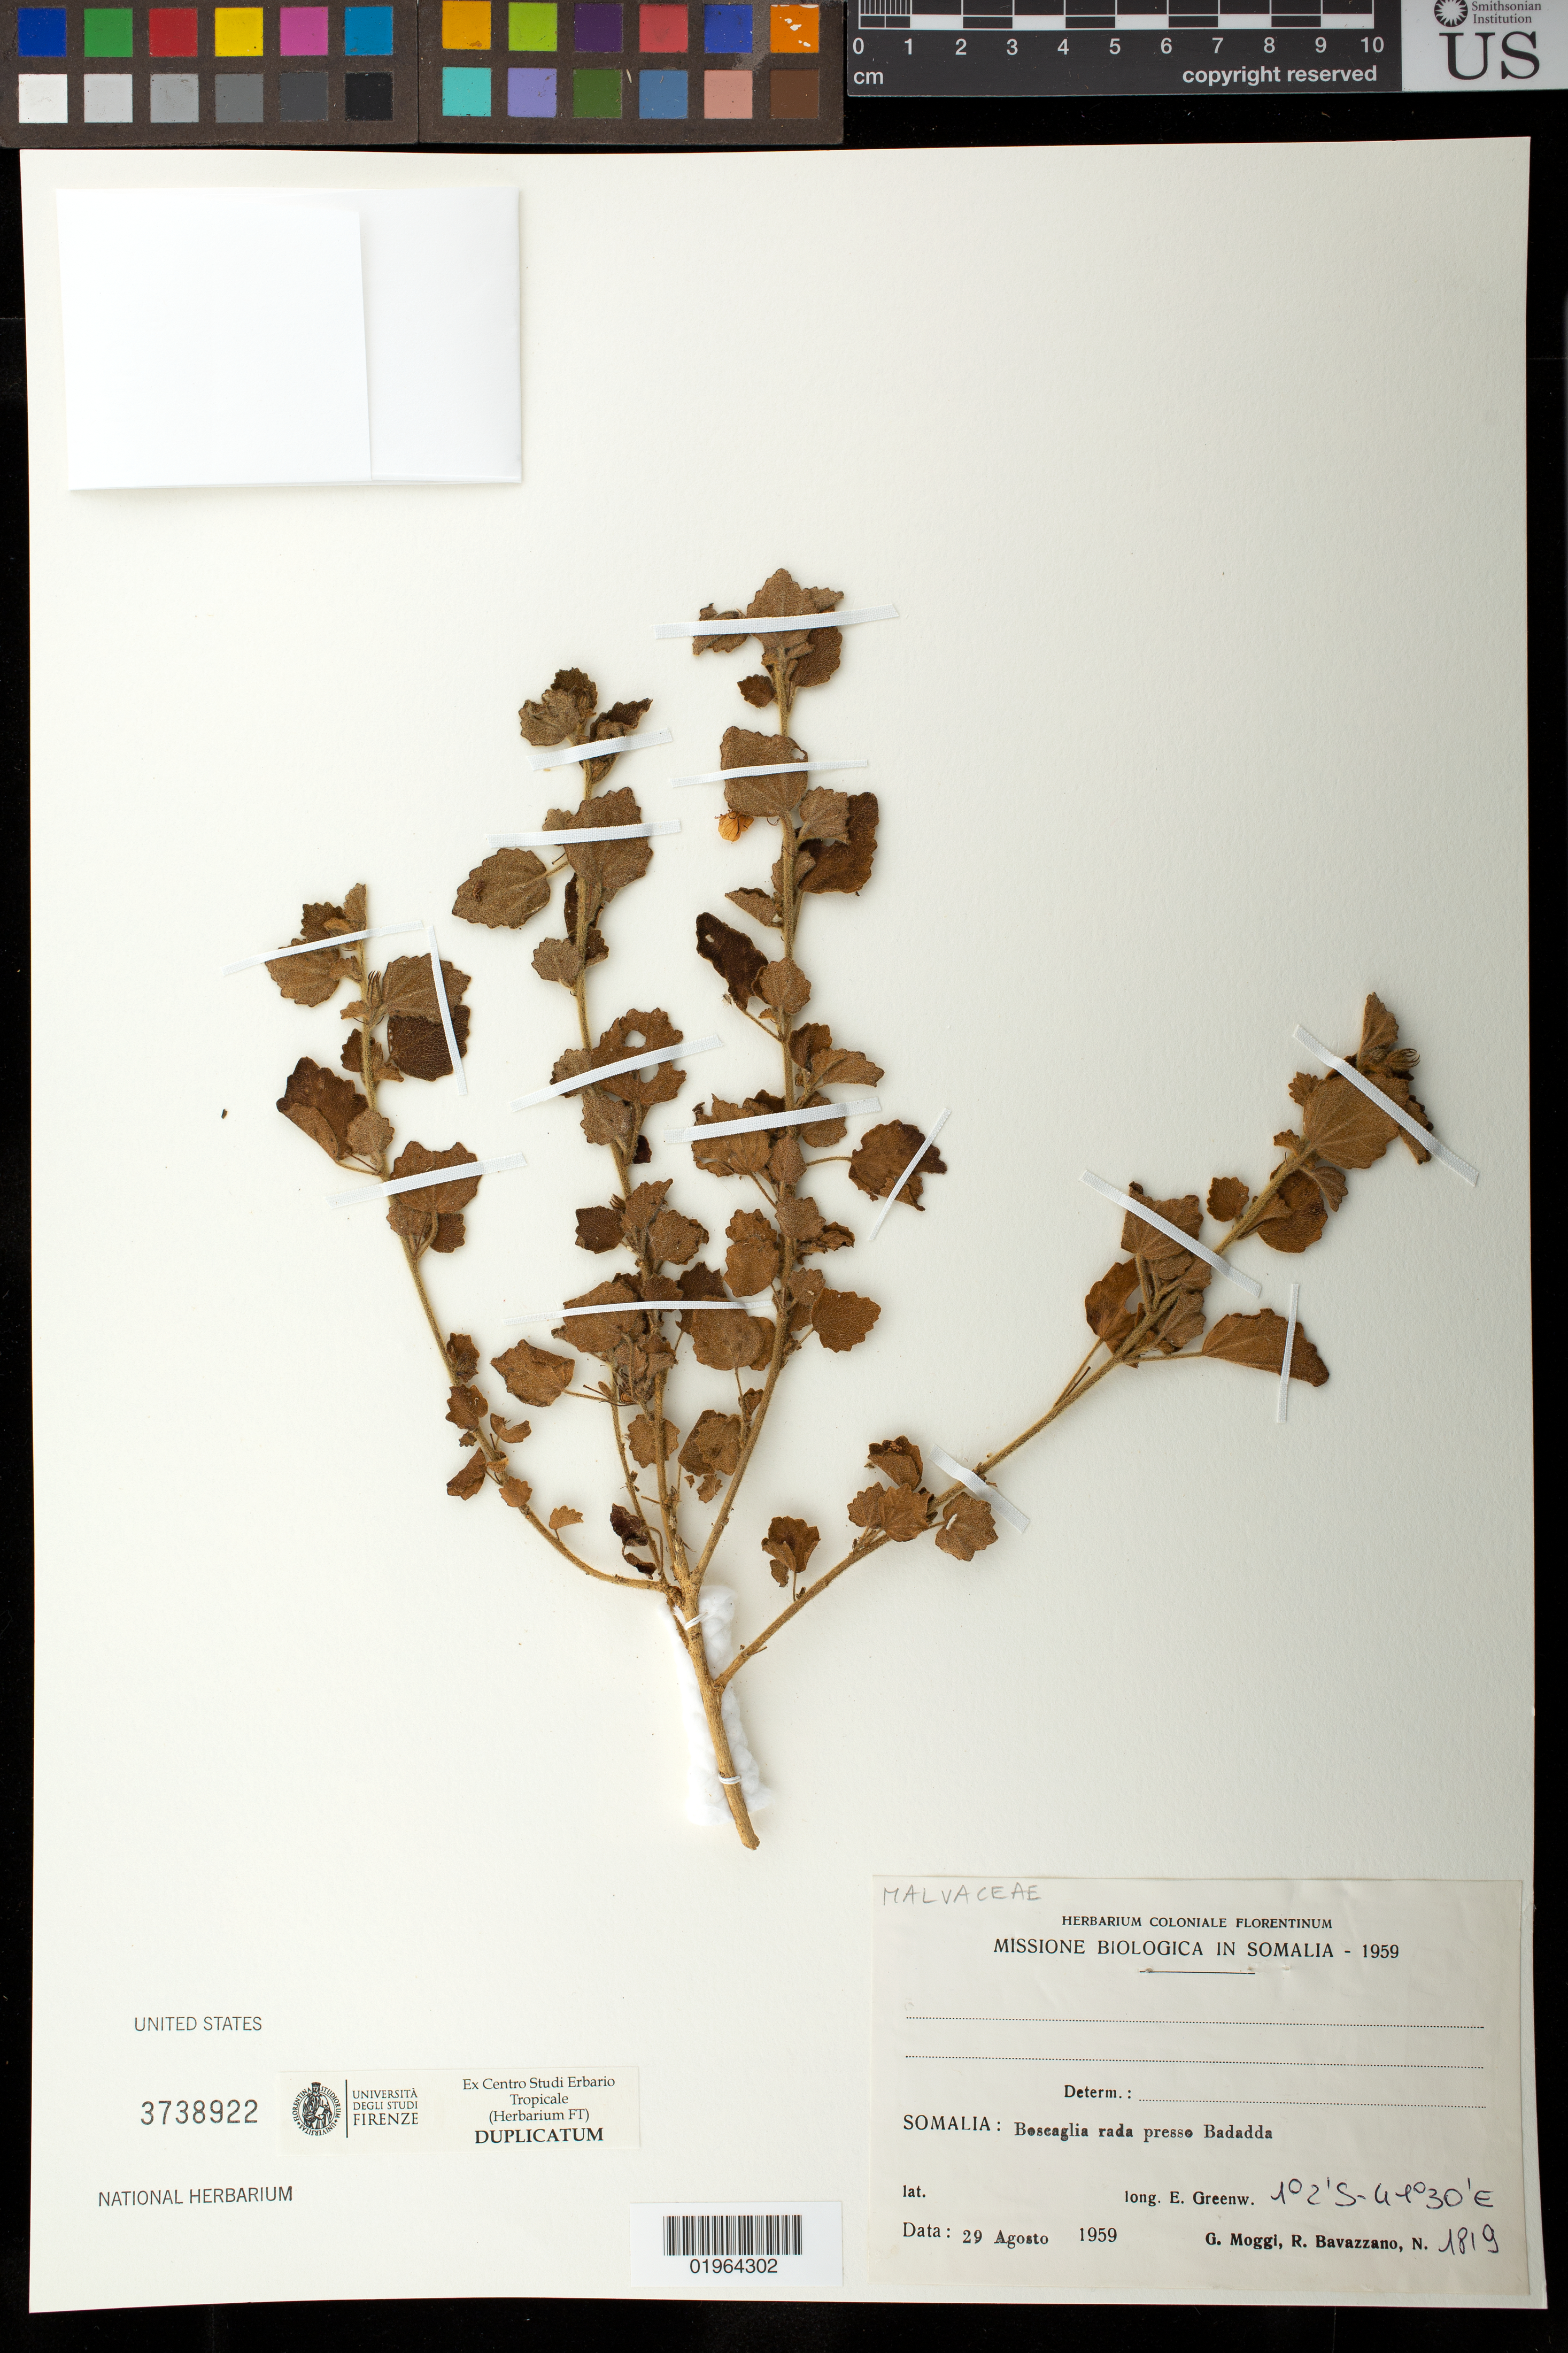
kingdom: Plantae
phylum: Tracheophyta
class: Magnoliopsida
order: Malvales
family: Malvaceae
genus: Pavonia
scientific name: Pavonia sp.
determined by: Dorr, Laurence J., Curator (BOT), Smithsonian Institution - National Museum of Natural History (UNITED STATES)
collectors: G. Moggi & N. Bavazzano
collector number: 1819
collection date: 1959-08-29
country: Somalia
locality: Boscaglia rada presse Badadda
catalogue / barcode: US 3738922